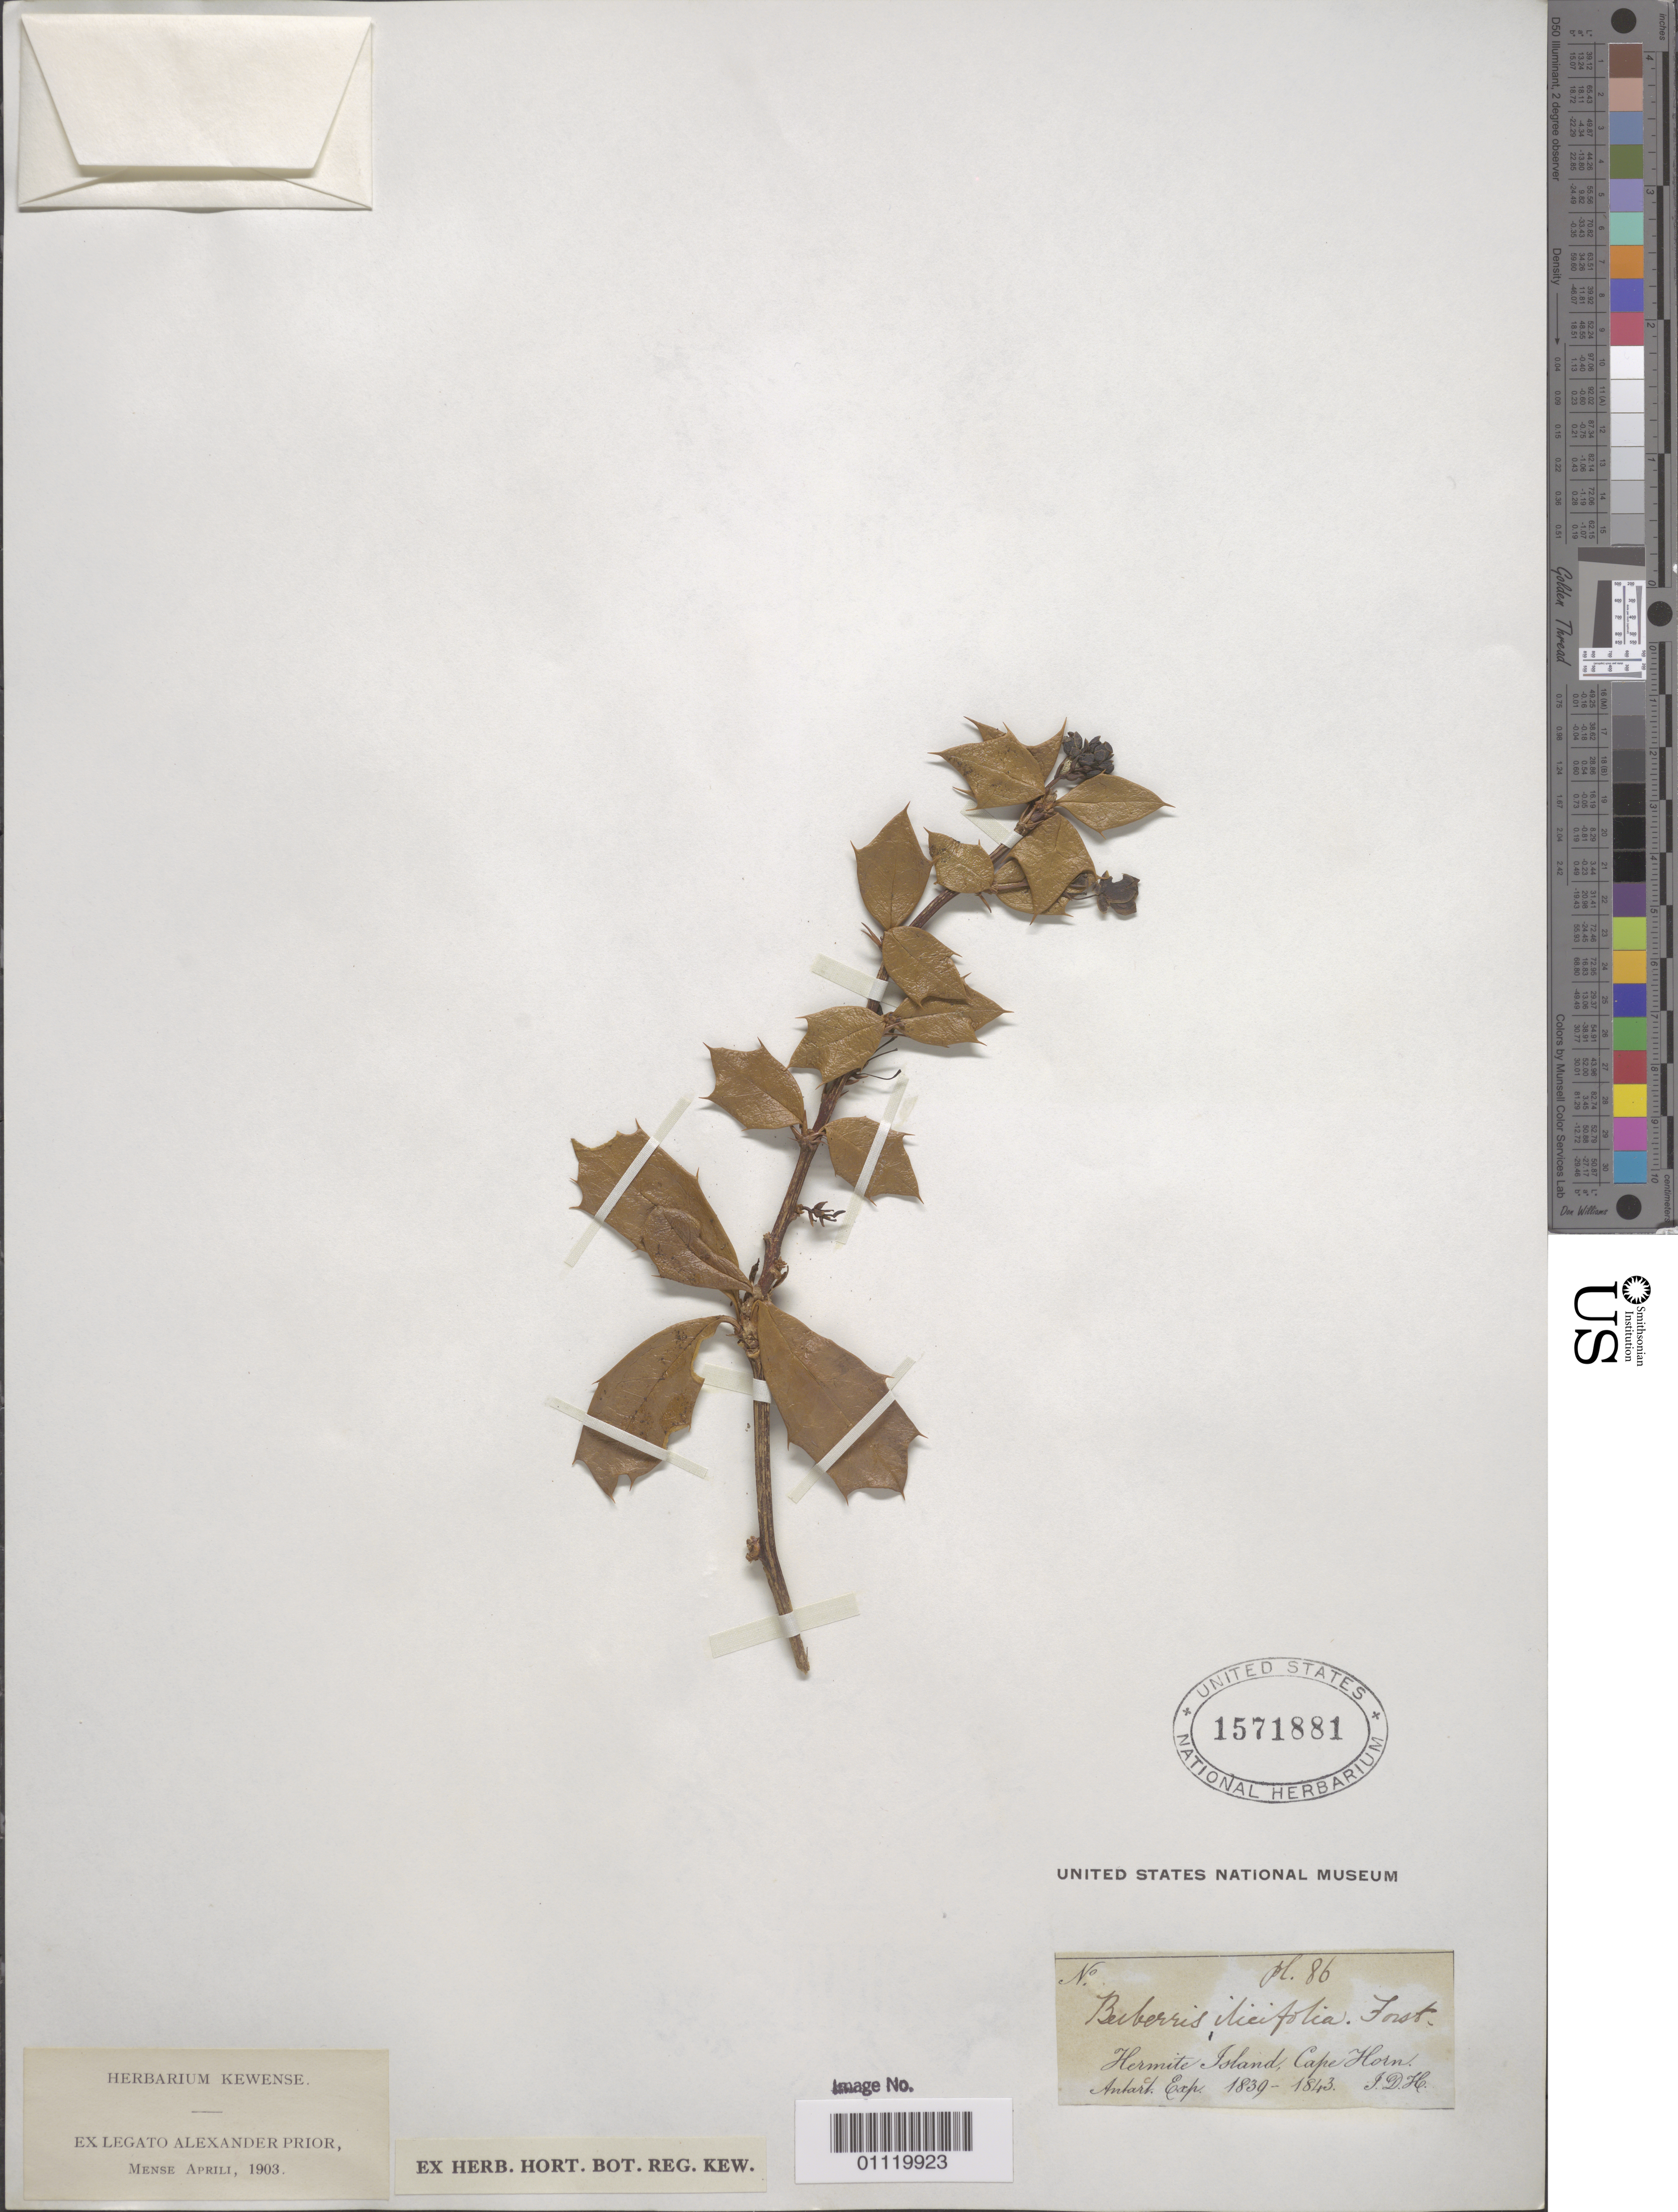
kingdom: Plantae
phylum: Tracheophyta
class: Magnoliopsida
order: Ranunculales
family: Berberidaceae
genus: Berberis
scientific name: Berberis ilicifolia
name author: L. f.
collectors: J. D. Hooker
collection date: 1839-03-18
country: Chile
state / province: Magallanes y de la Antártica Chilena (XII)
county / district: Tierra del Fuego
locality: Hermito Island, Cape Horn. Today's Cape Horn is located on Hornos Island.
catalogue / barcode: US 1571881